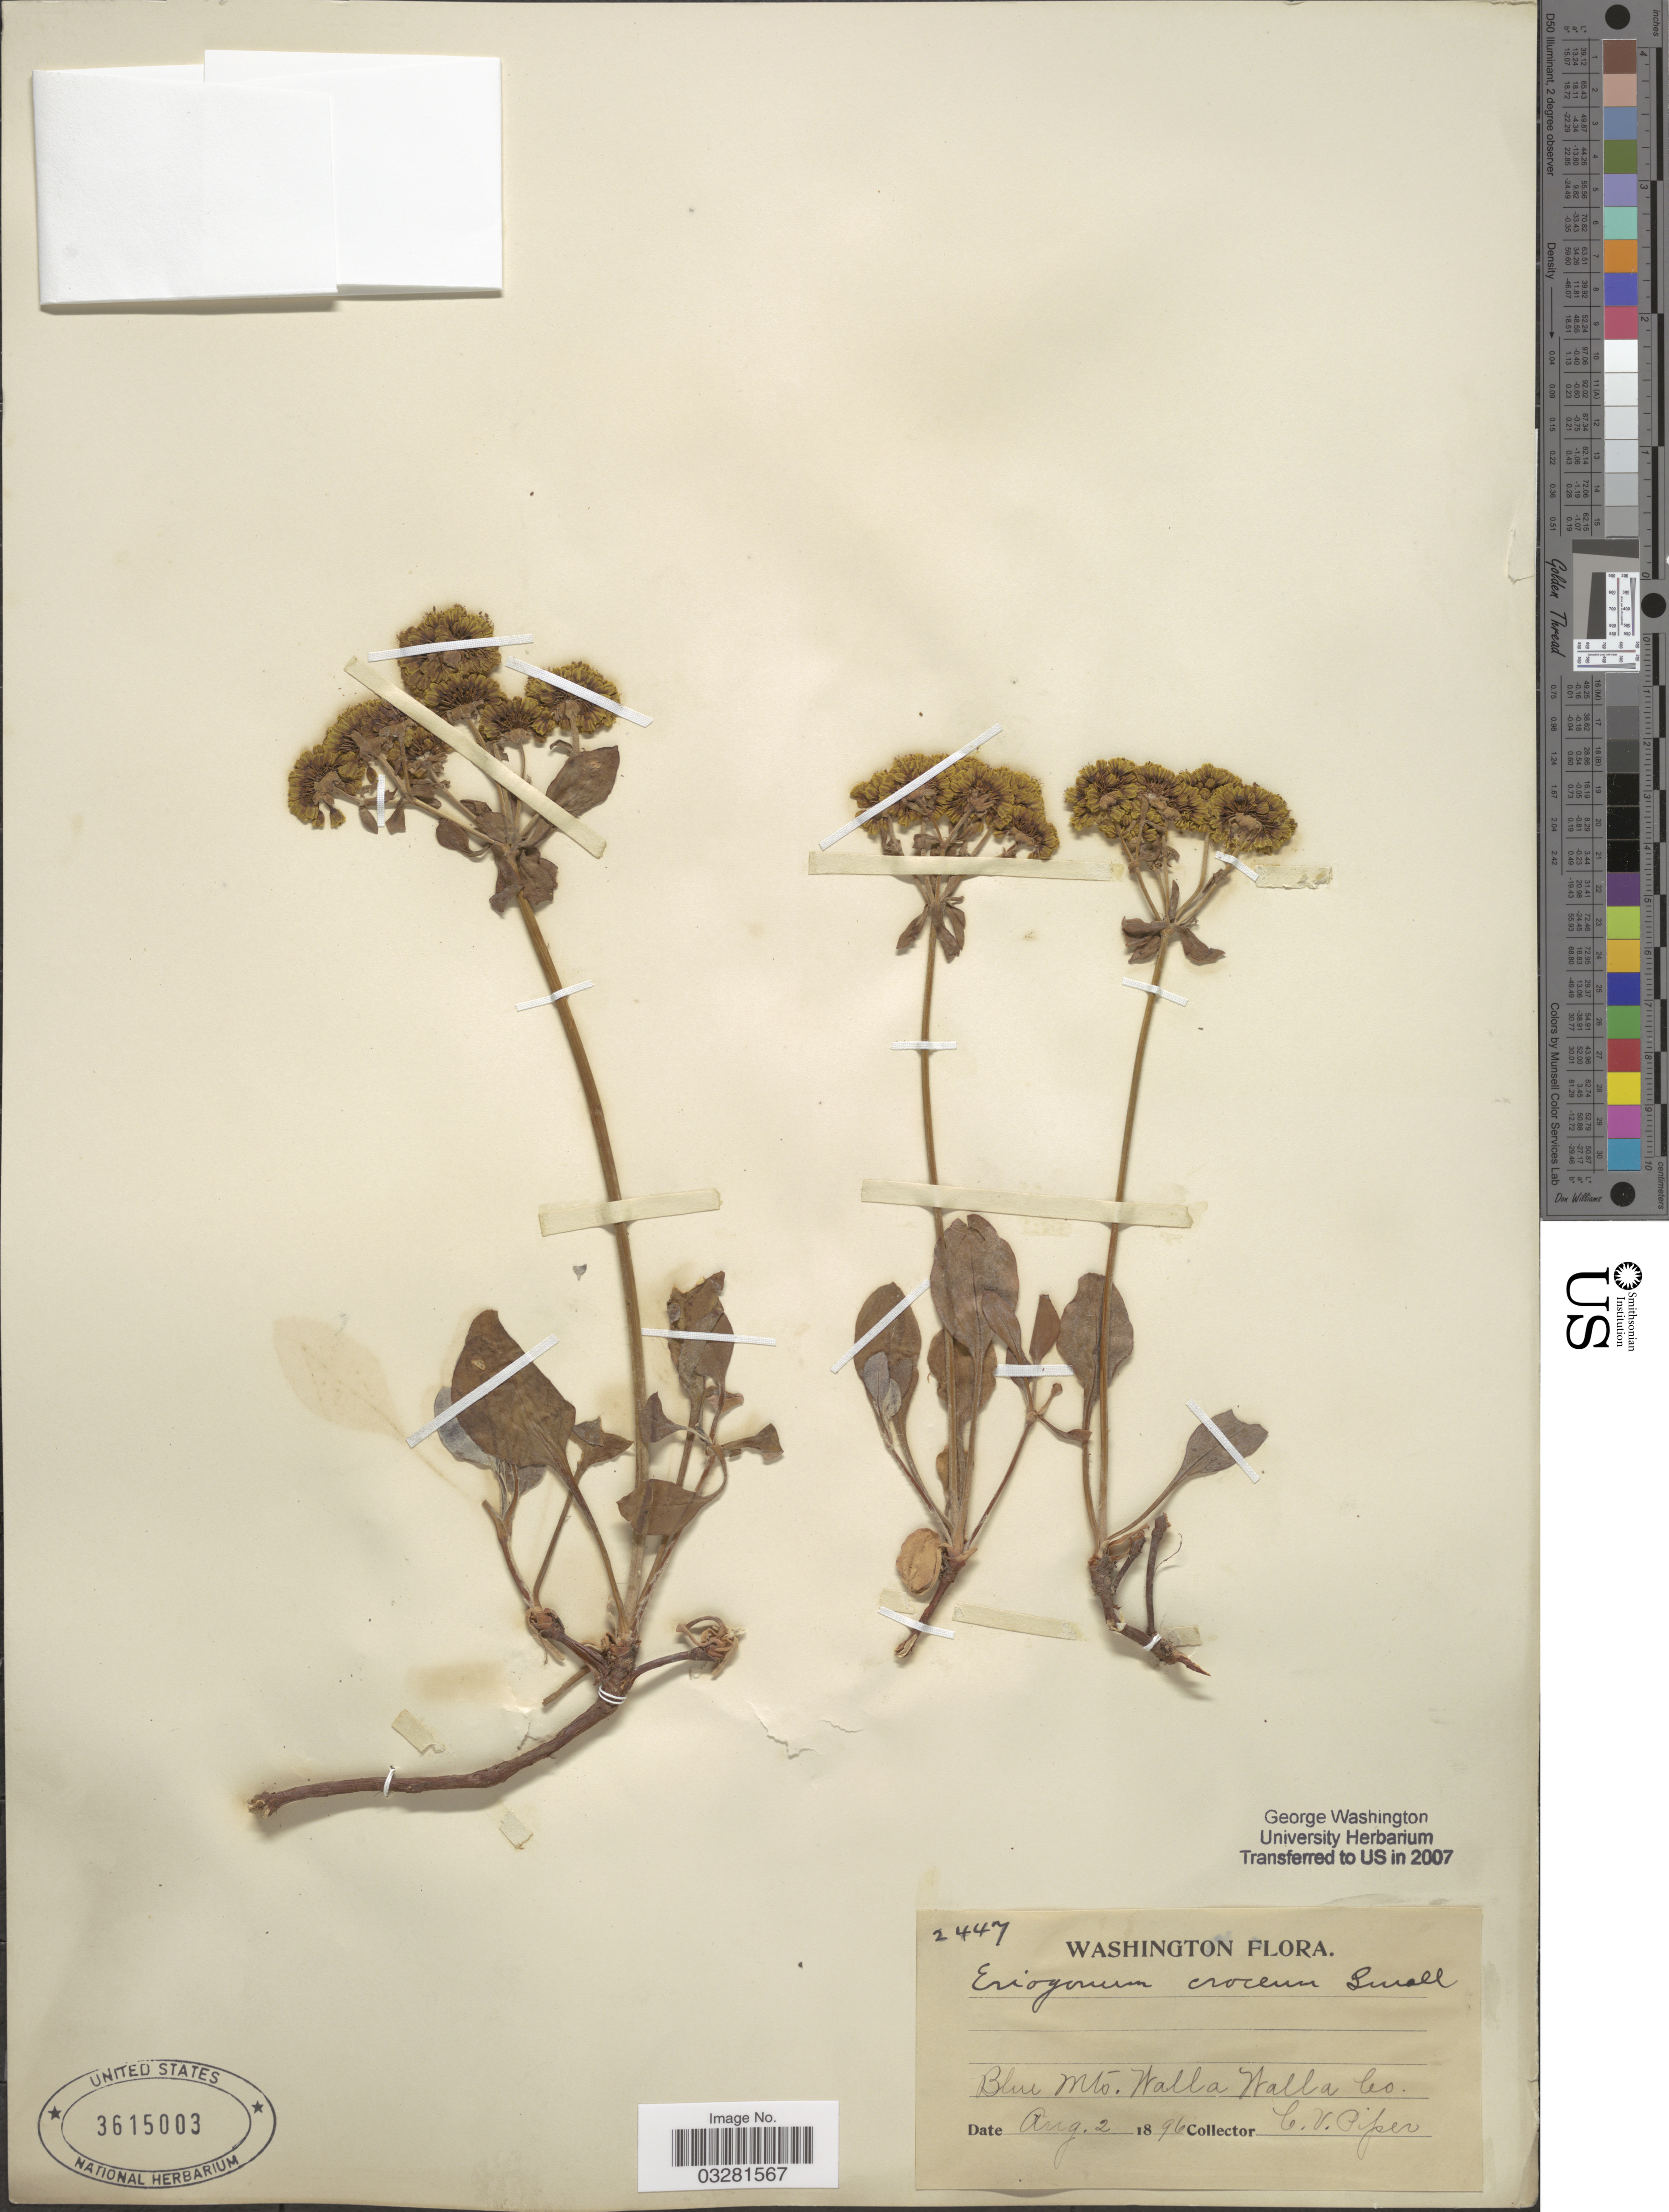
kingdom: Plantae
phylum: Tracheophyta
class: Magnoliopsida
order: Caryophyllales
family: Polygonaceae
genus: Eriogonum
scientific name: Eriogonum umbellatum var. croceum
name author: (Small) S. Stokes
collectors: C. V. Piper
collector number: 2447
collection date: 1896-08-02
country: United States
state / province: Washington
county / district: Walla Walla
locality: Blue Mts. Walla Walla Co.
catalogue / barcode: US 3615003